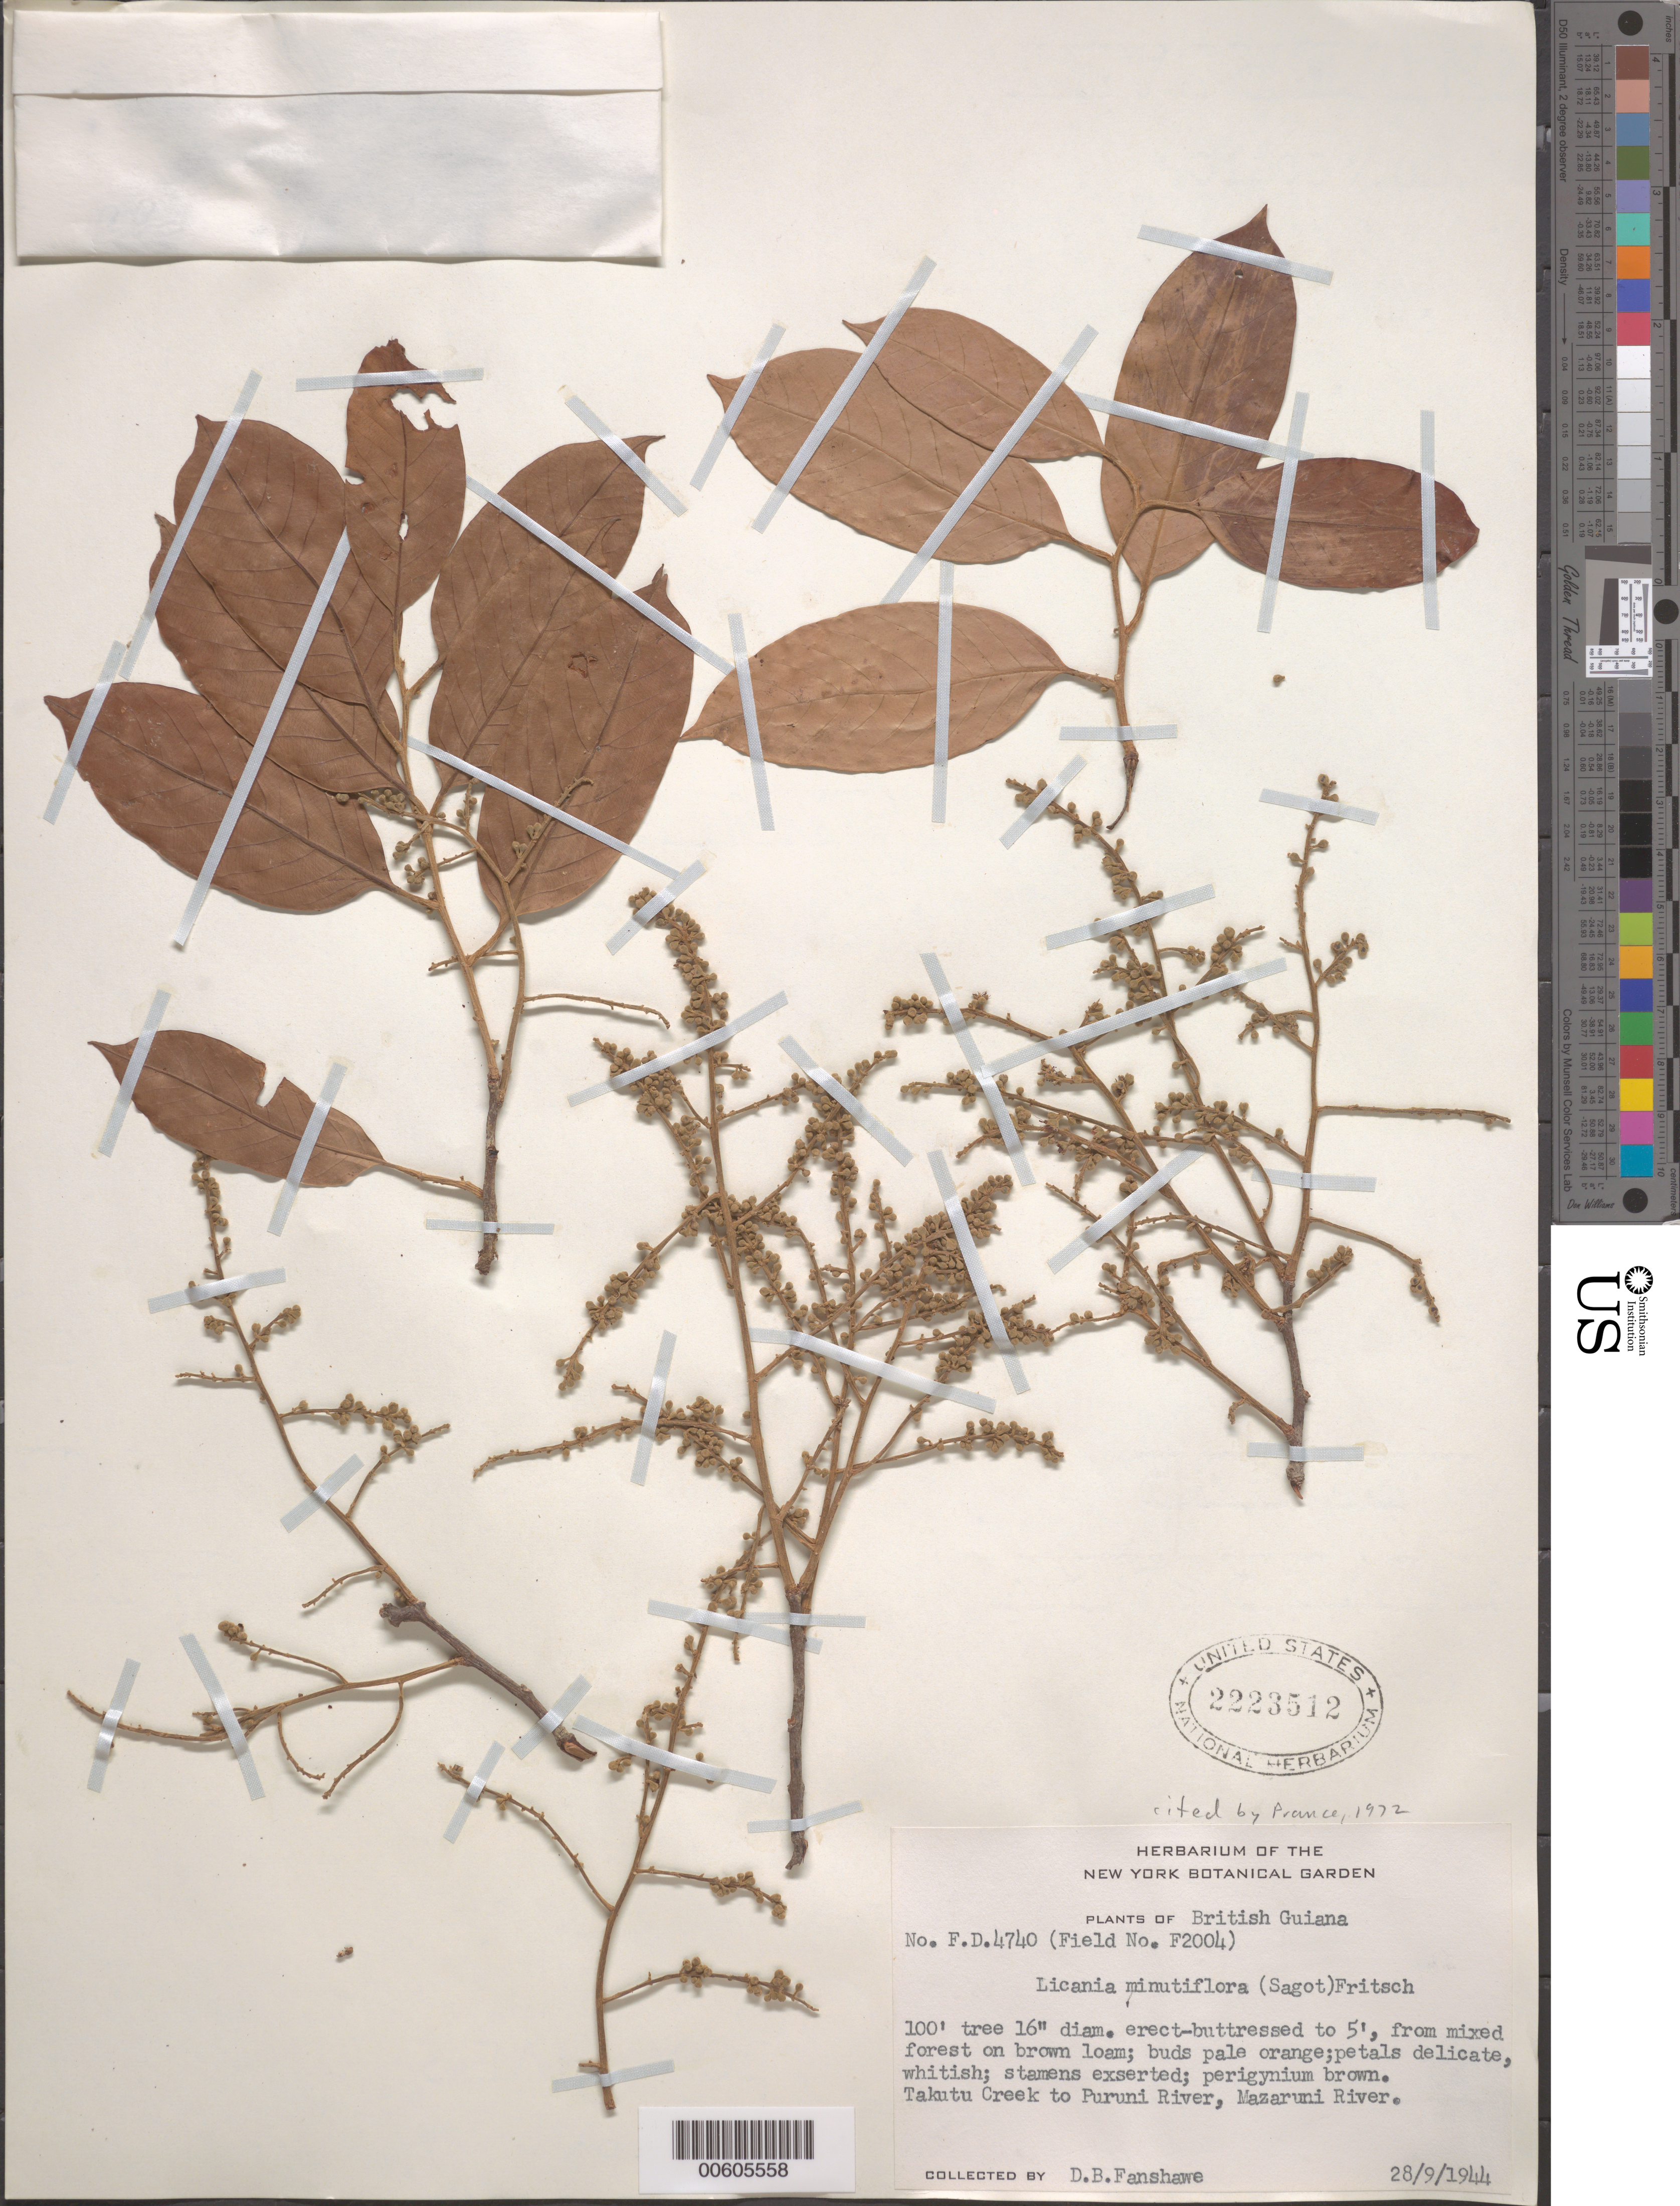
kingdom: Plantae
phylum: Tracheophyta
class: Magnoliopsida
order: Malpighiales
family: Chrysobalanaceae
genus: Moquilea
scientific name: Moquilea minutiflora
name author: Sagot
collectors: D. B. Fanshawe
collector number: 4740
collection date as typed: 28-Sep-44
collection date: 1944-09-28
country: Guyana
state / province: U. Takutu-U. Essequibo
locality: Takutu Creek to Puruni River, Mazaruni River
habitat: Mixed forest on brown loam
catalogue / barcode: US 2223512